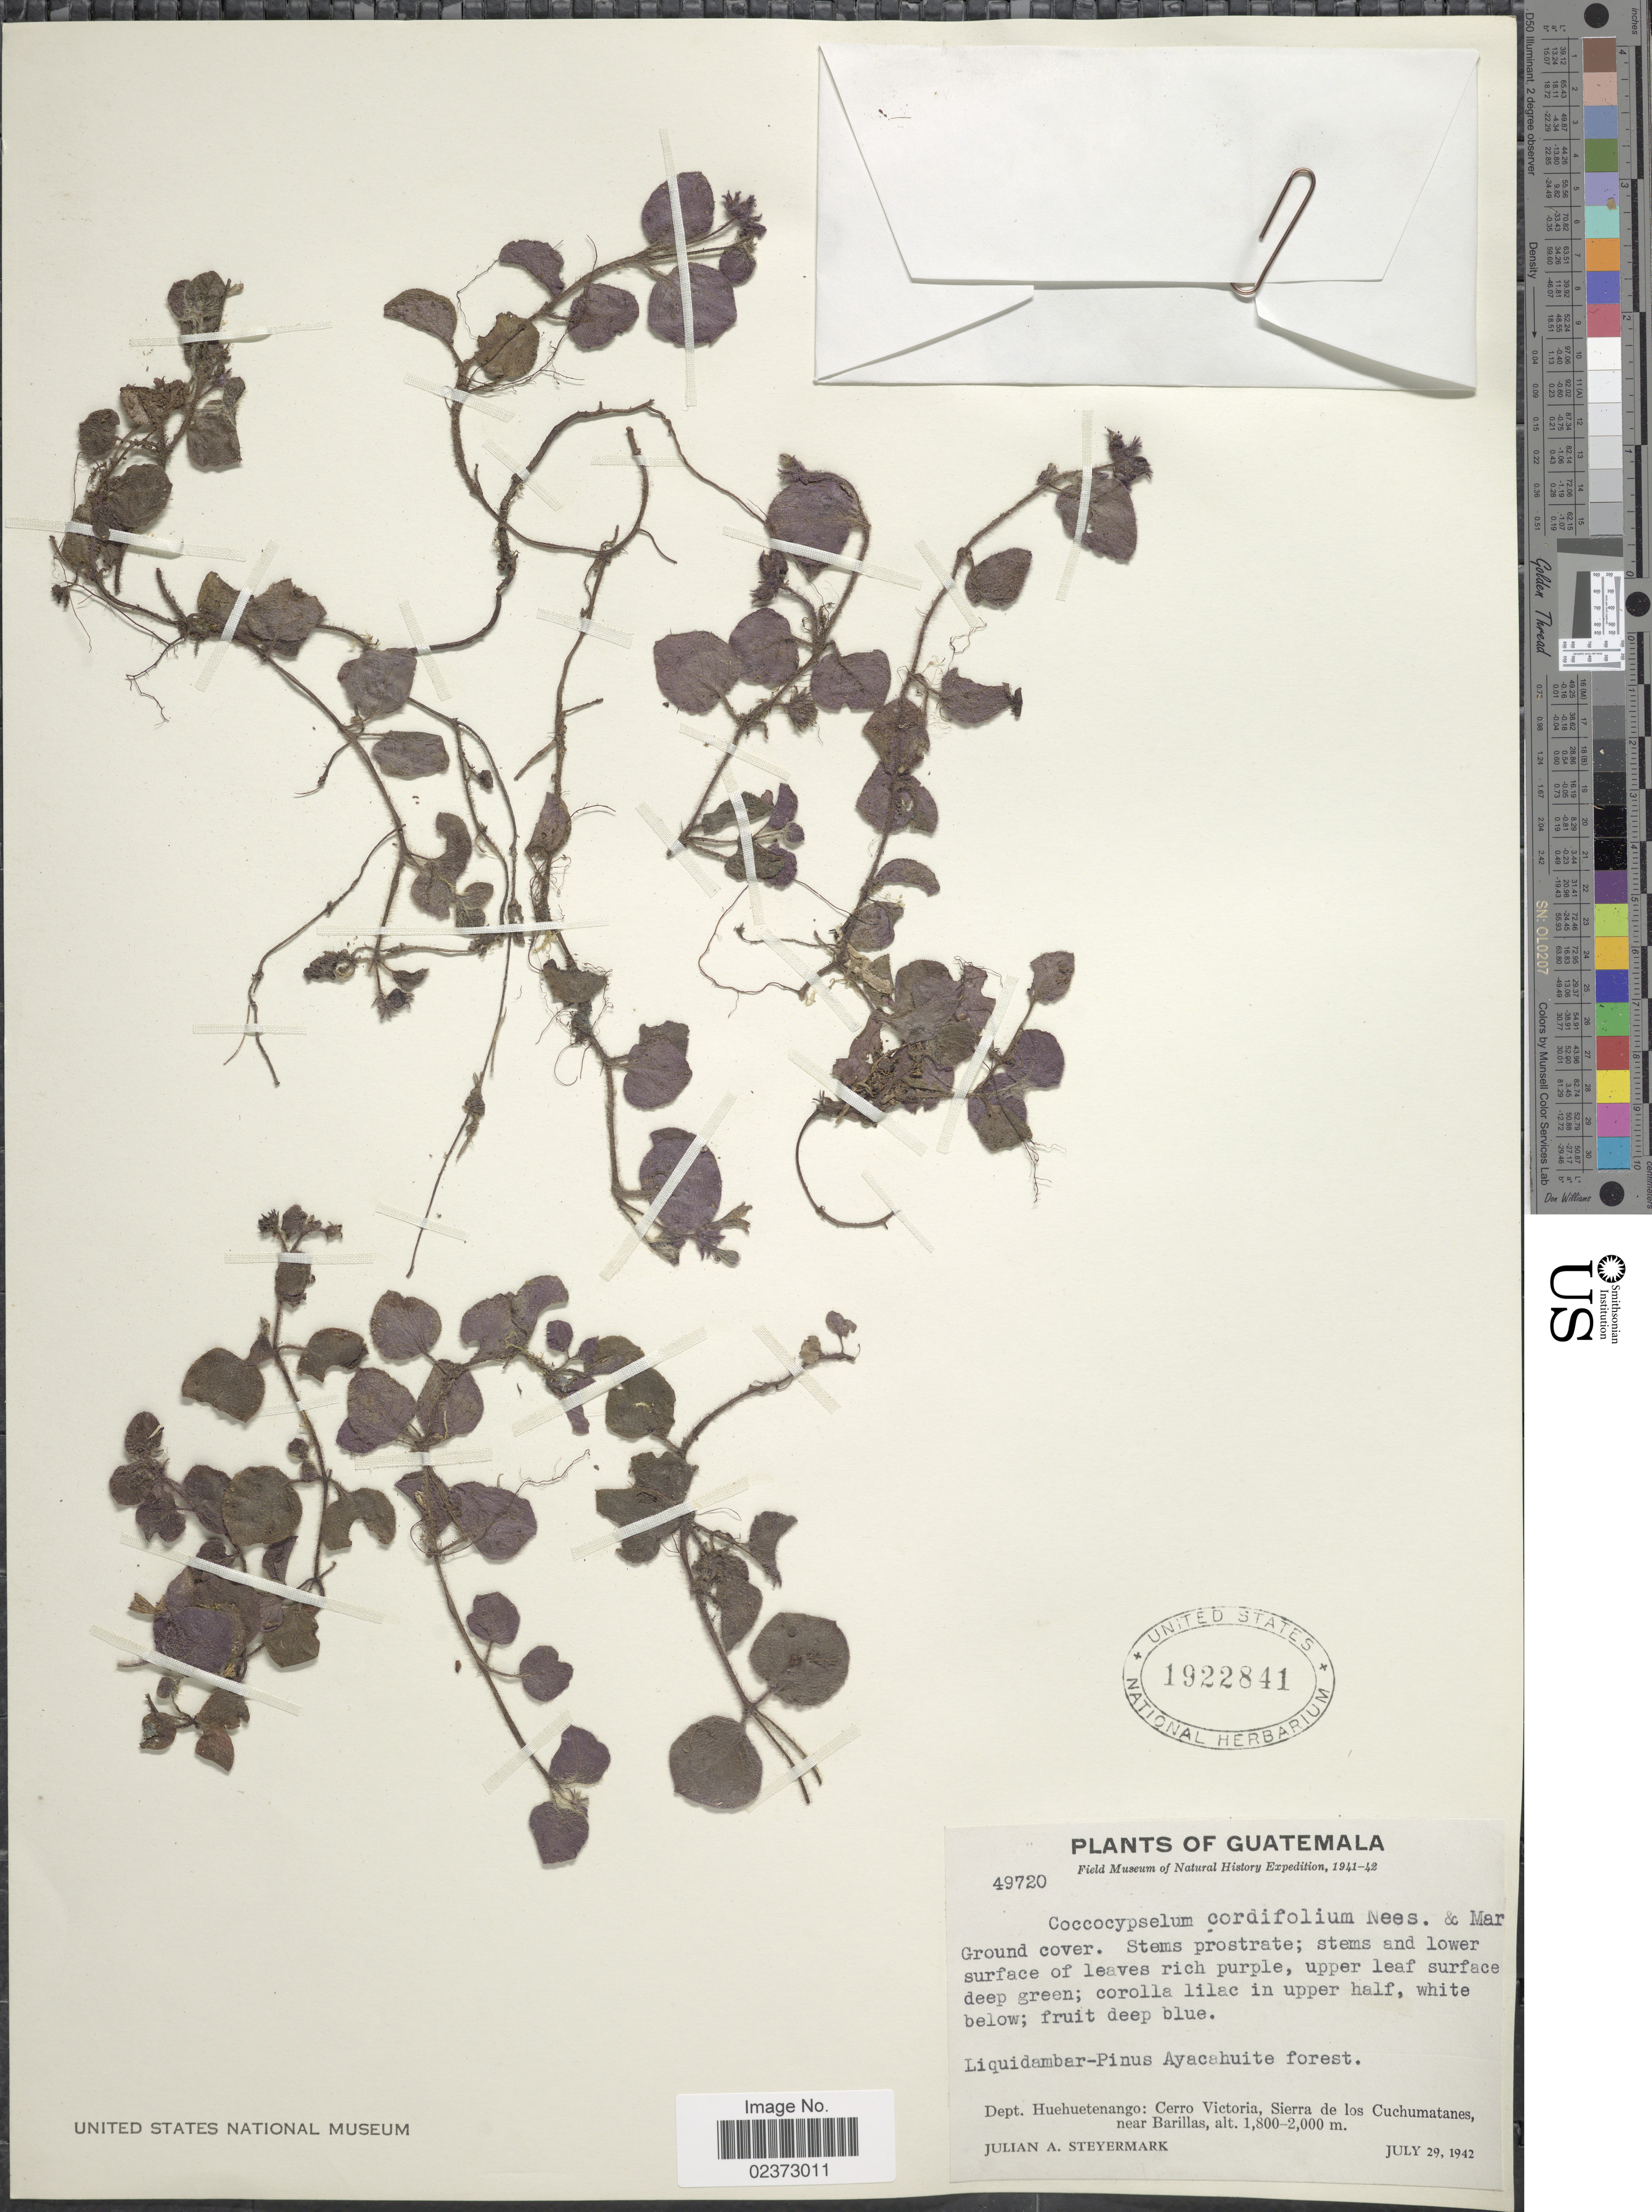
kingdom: Plantae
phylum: Tracheophyta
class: Magnoliopsida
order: Gentianales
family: Rubiaceae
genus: Coccocypselum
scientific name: Coccocypselum cordifolium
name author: Nees & Mart.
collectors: J. Steyermark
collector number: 49720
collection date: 1942-07-29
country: Guatemala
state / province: Huehuetenango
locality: Dept. Huehuetenango: Cerro Victoria, Sierra de los Cuchumatanes, near Barillas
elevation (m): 1800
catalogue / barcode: US 1922841